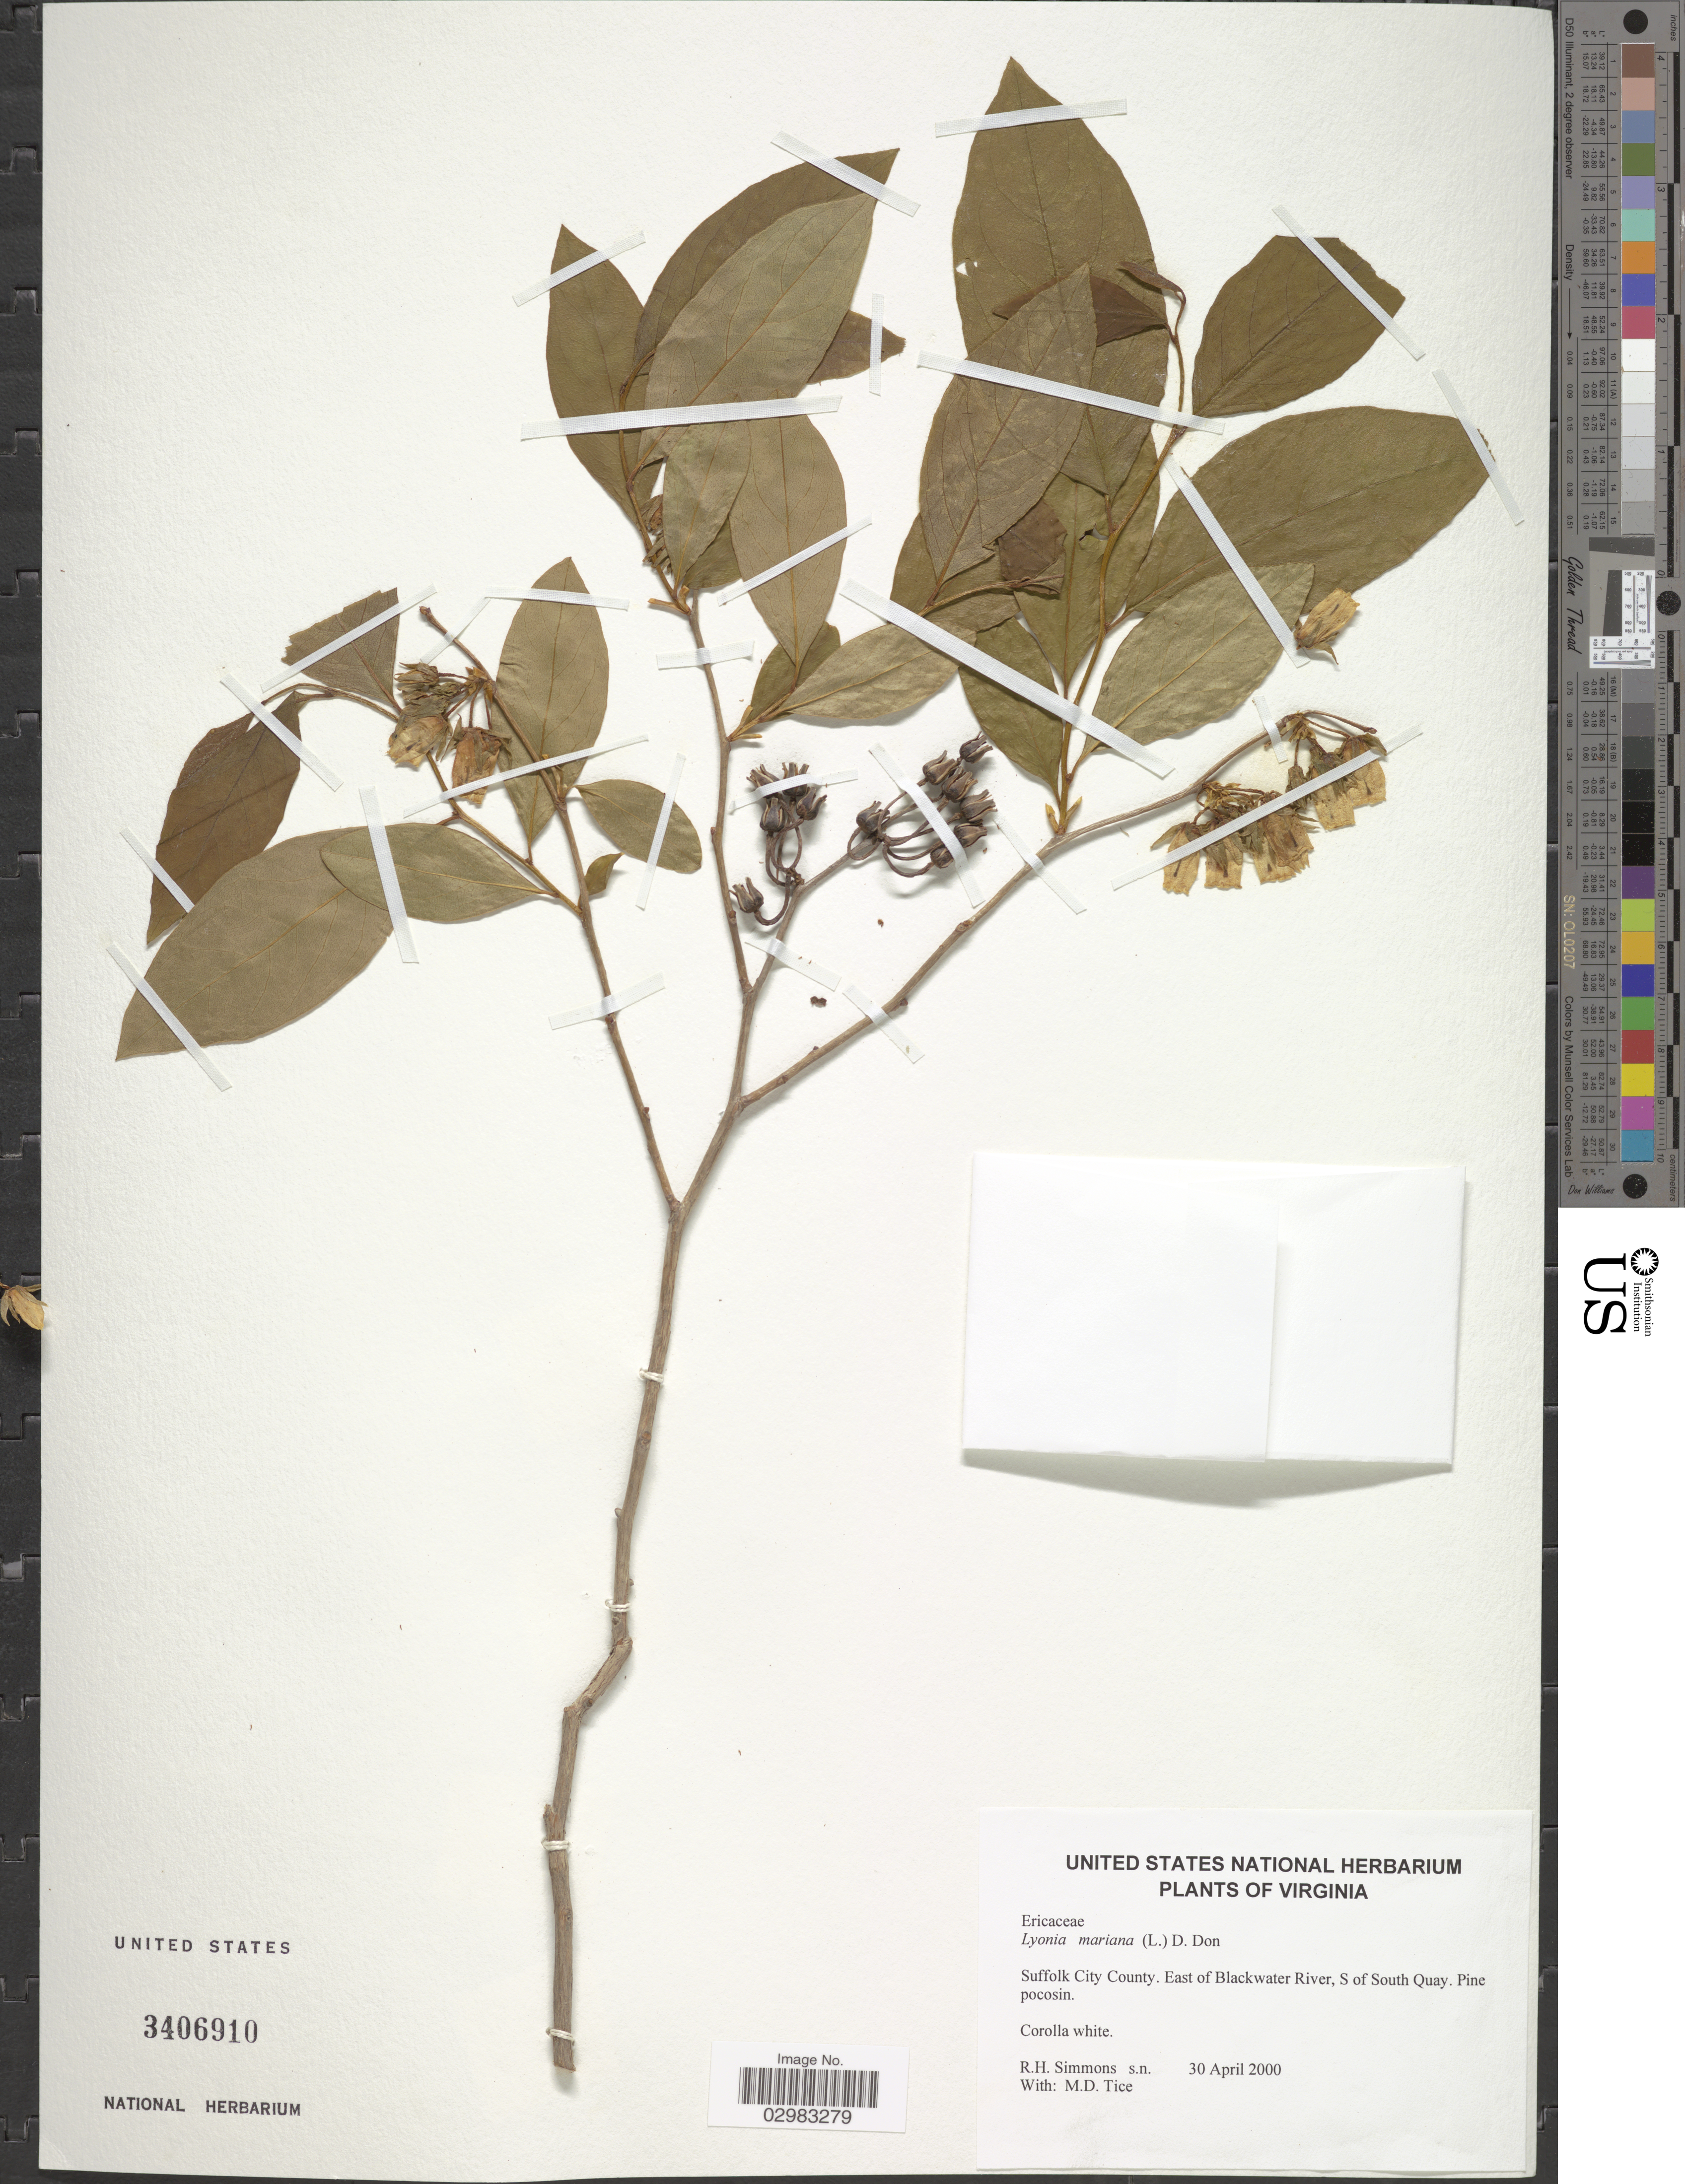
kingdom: Plantae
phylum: Tracheophyta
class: Magnoliopsida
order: Ericales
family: Ericaceae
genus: Lyonia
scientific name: Lyonia mariana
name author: (L.) D. Don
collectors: R. H. Simmons & M. Tice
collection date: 2000-04-30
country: United States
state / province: Virginia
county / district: City of Suffolk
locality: Suffolk City County. East of Blackwater River, S of South Quay.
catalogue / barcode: US 3406910